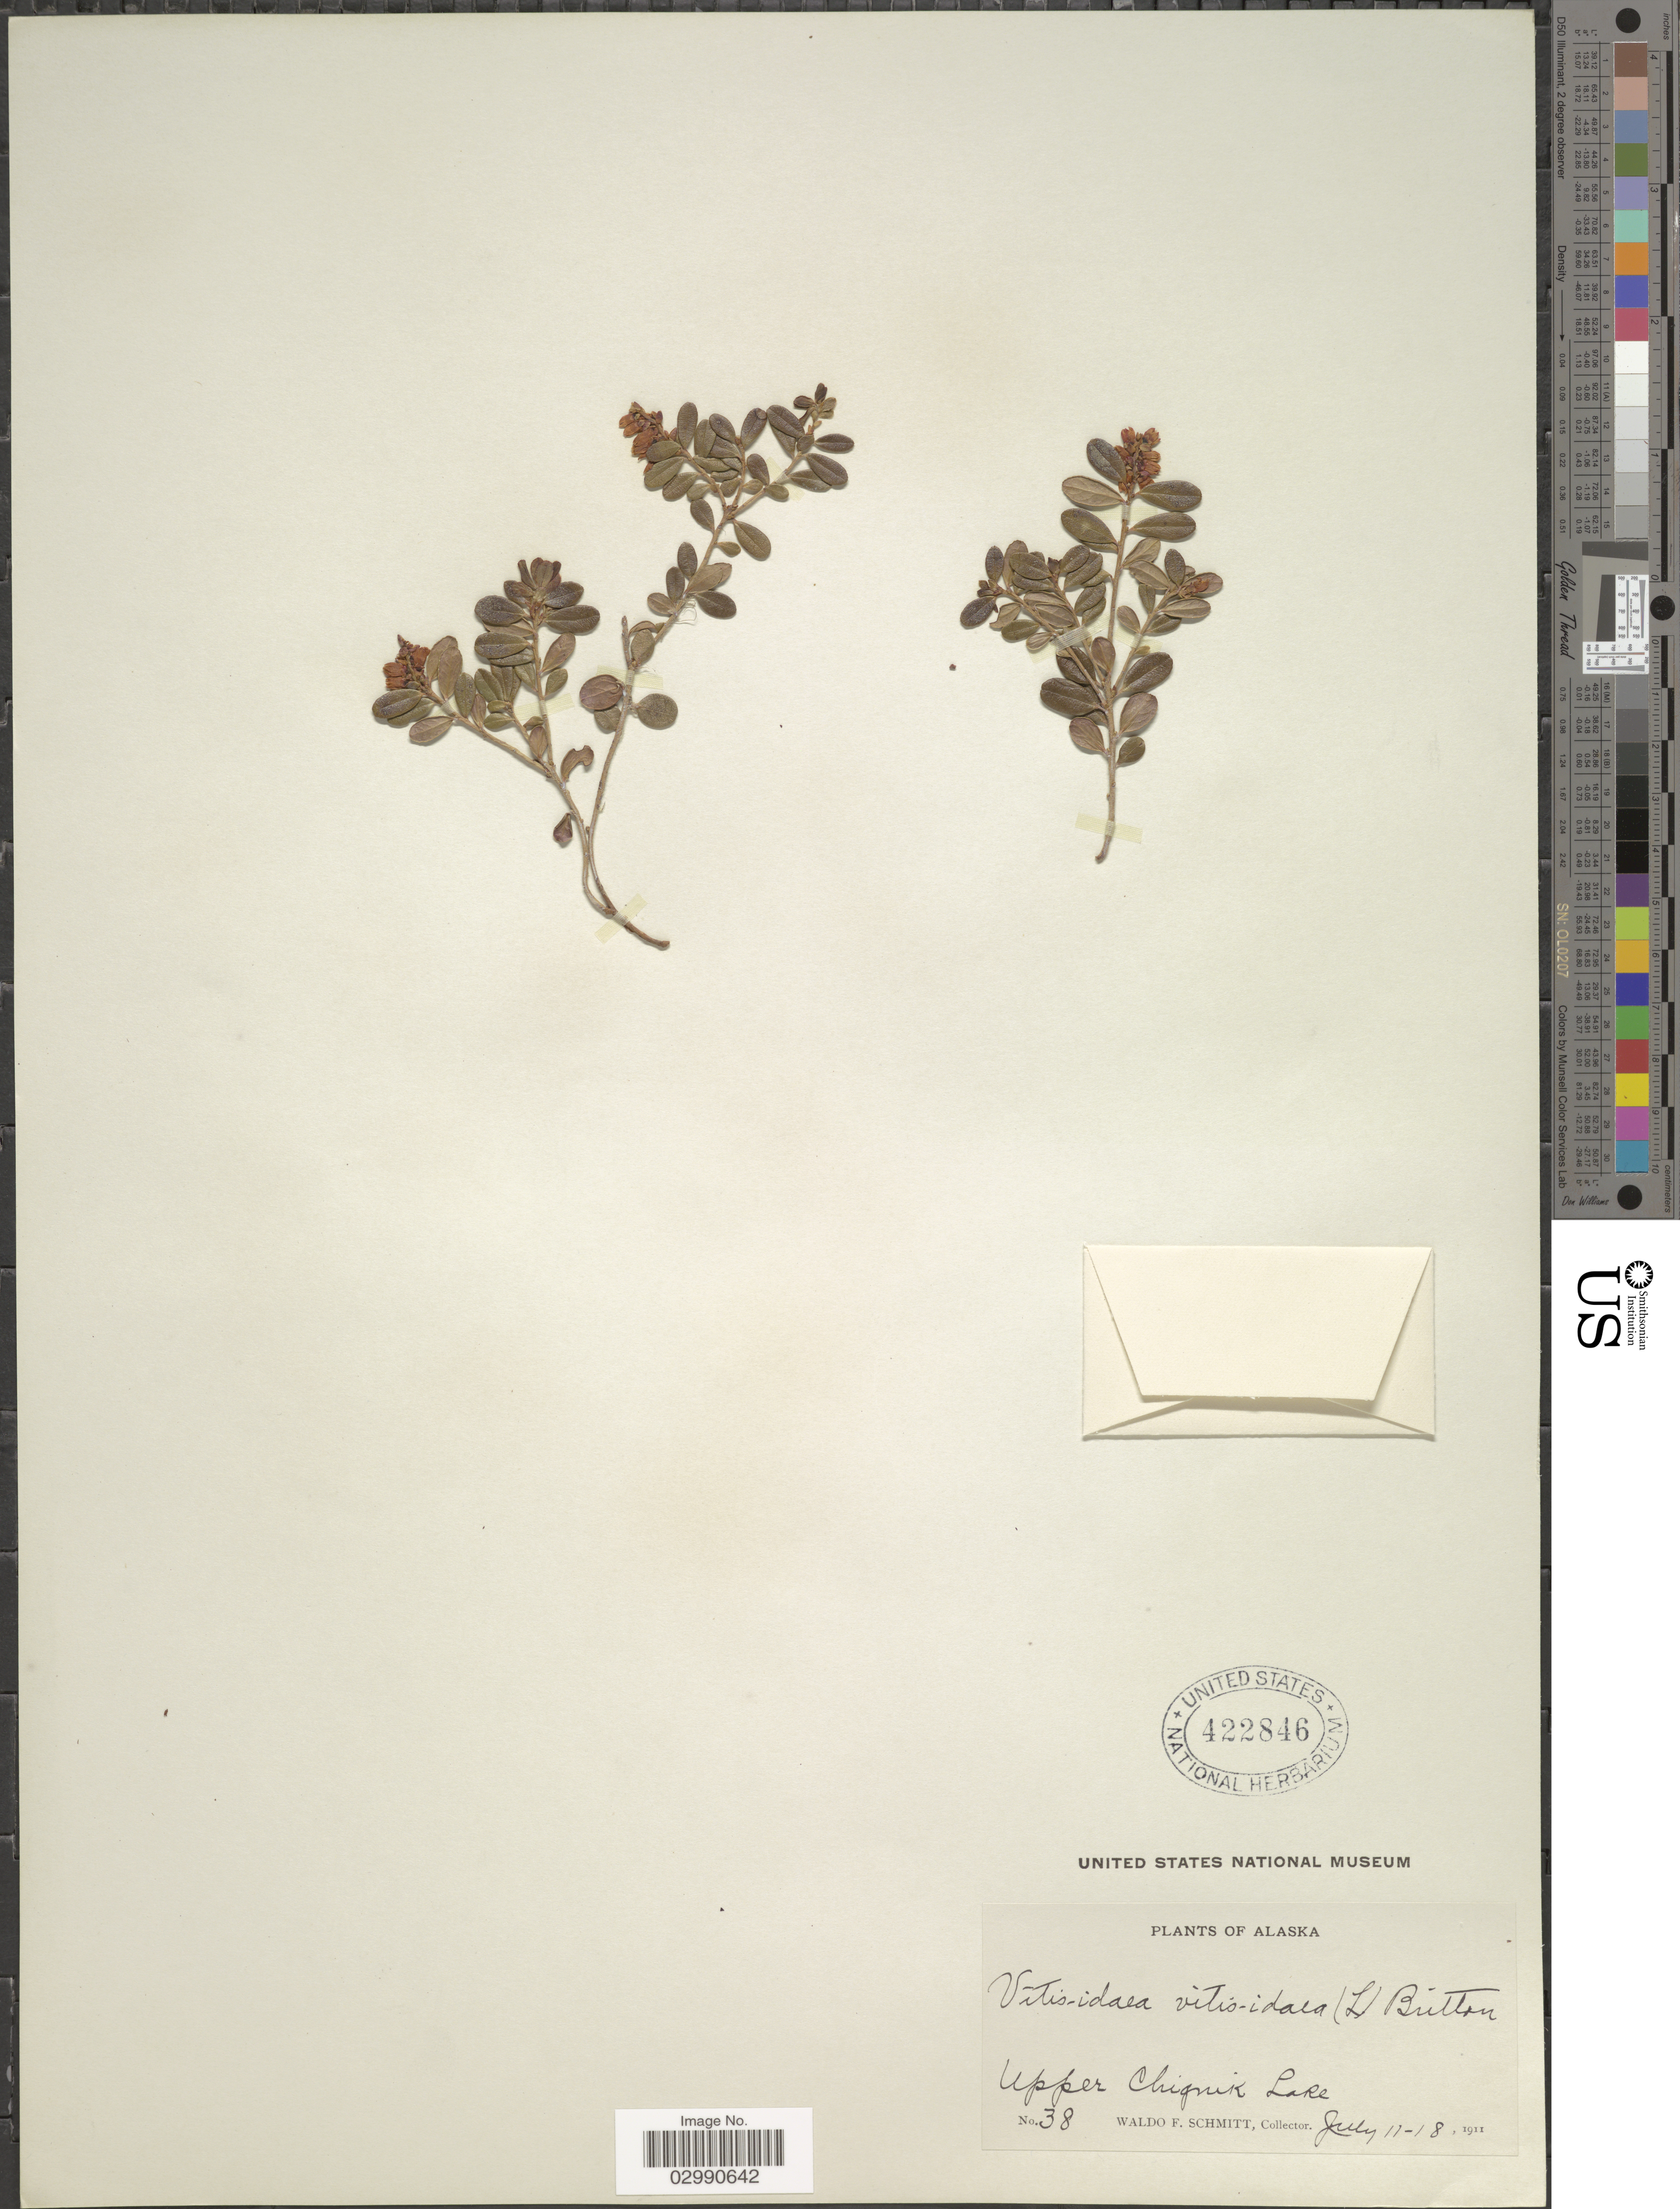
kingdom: Plantae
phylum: Tracheophyta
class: Magnoliopsida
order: Ericales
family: Ericaceae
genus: Vaccinium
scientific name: Vaccinium vitis-idaea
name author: L.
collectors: W. F. Schmitt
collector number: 38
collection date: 1911-07-11/1911-07-18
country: United States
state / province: Alaska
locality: Upper Chignik Lake.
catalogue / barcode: US 422846